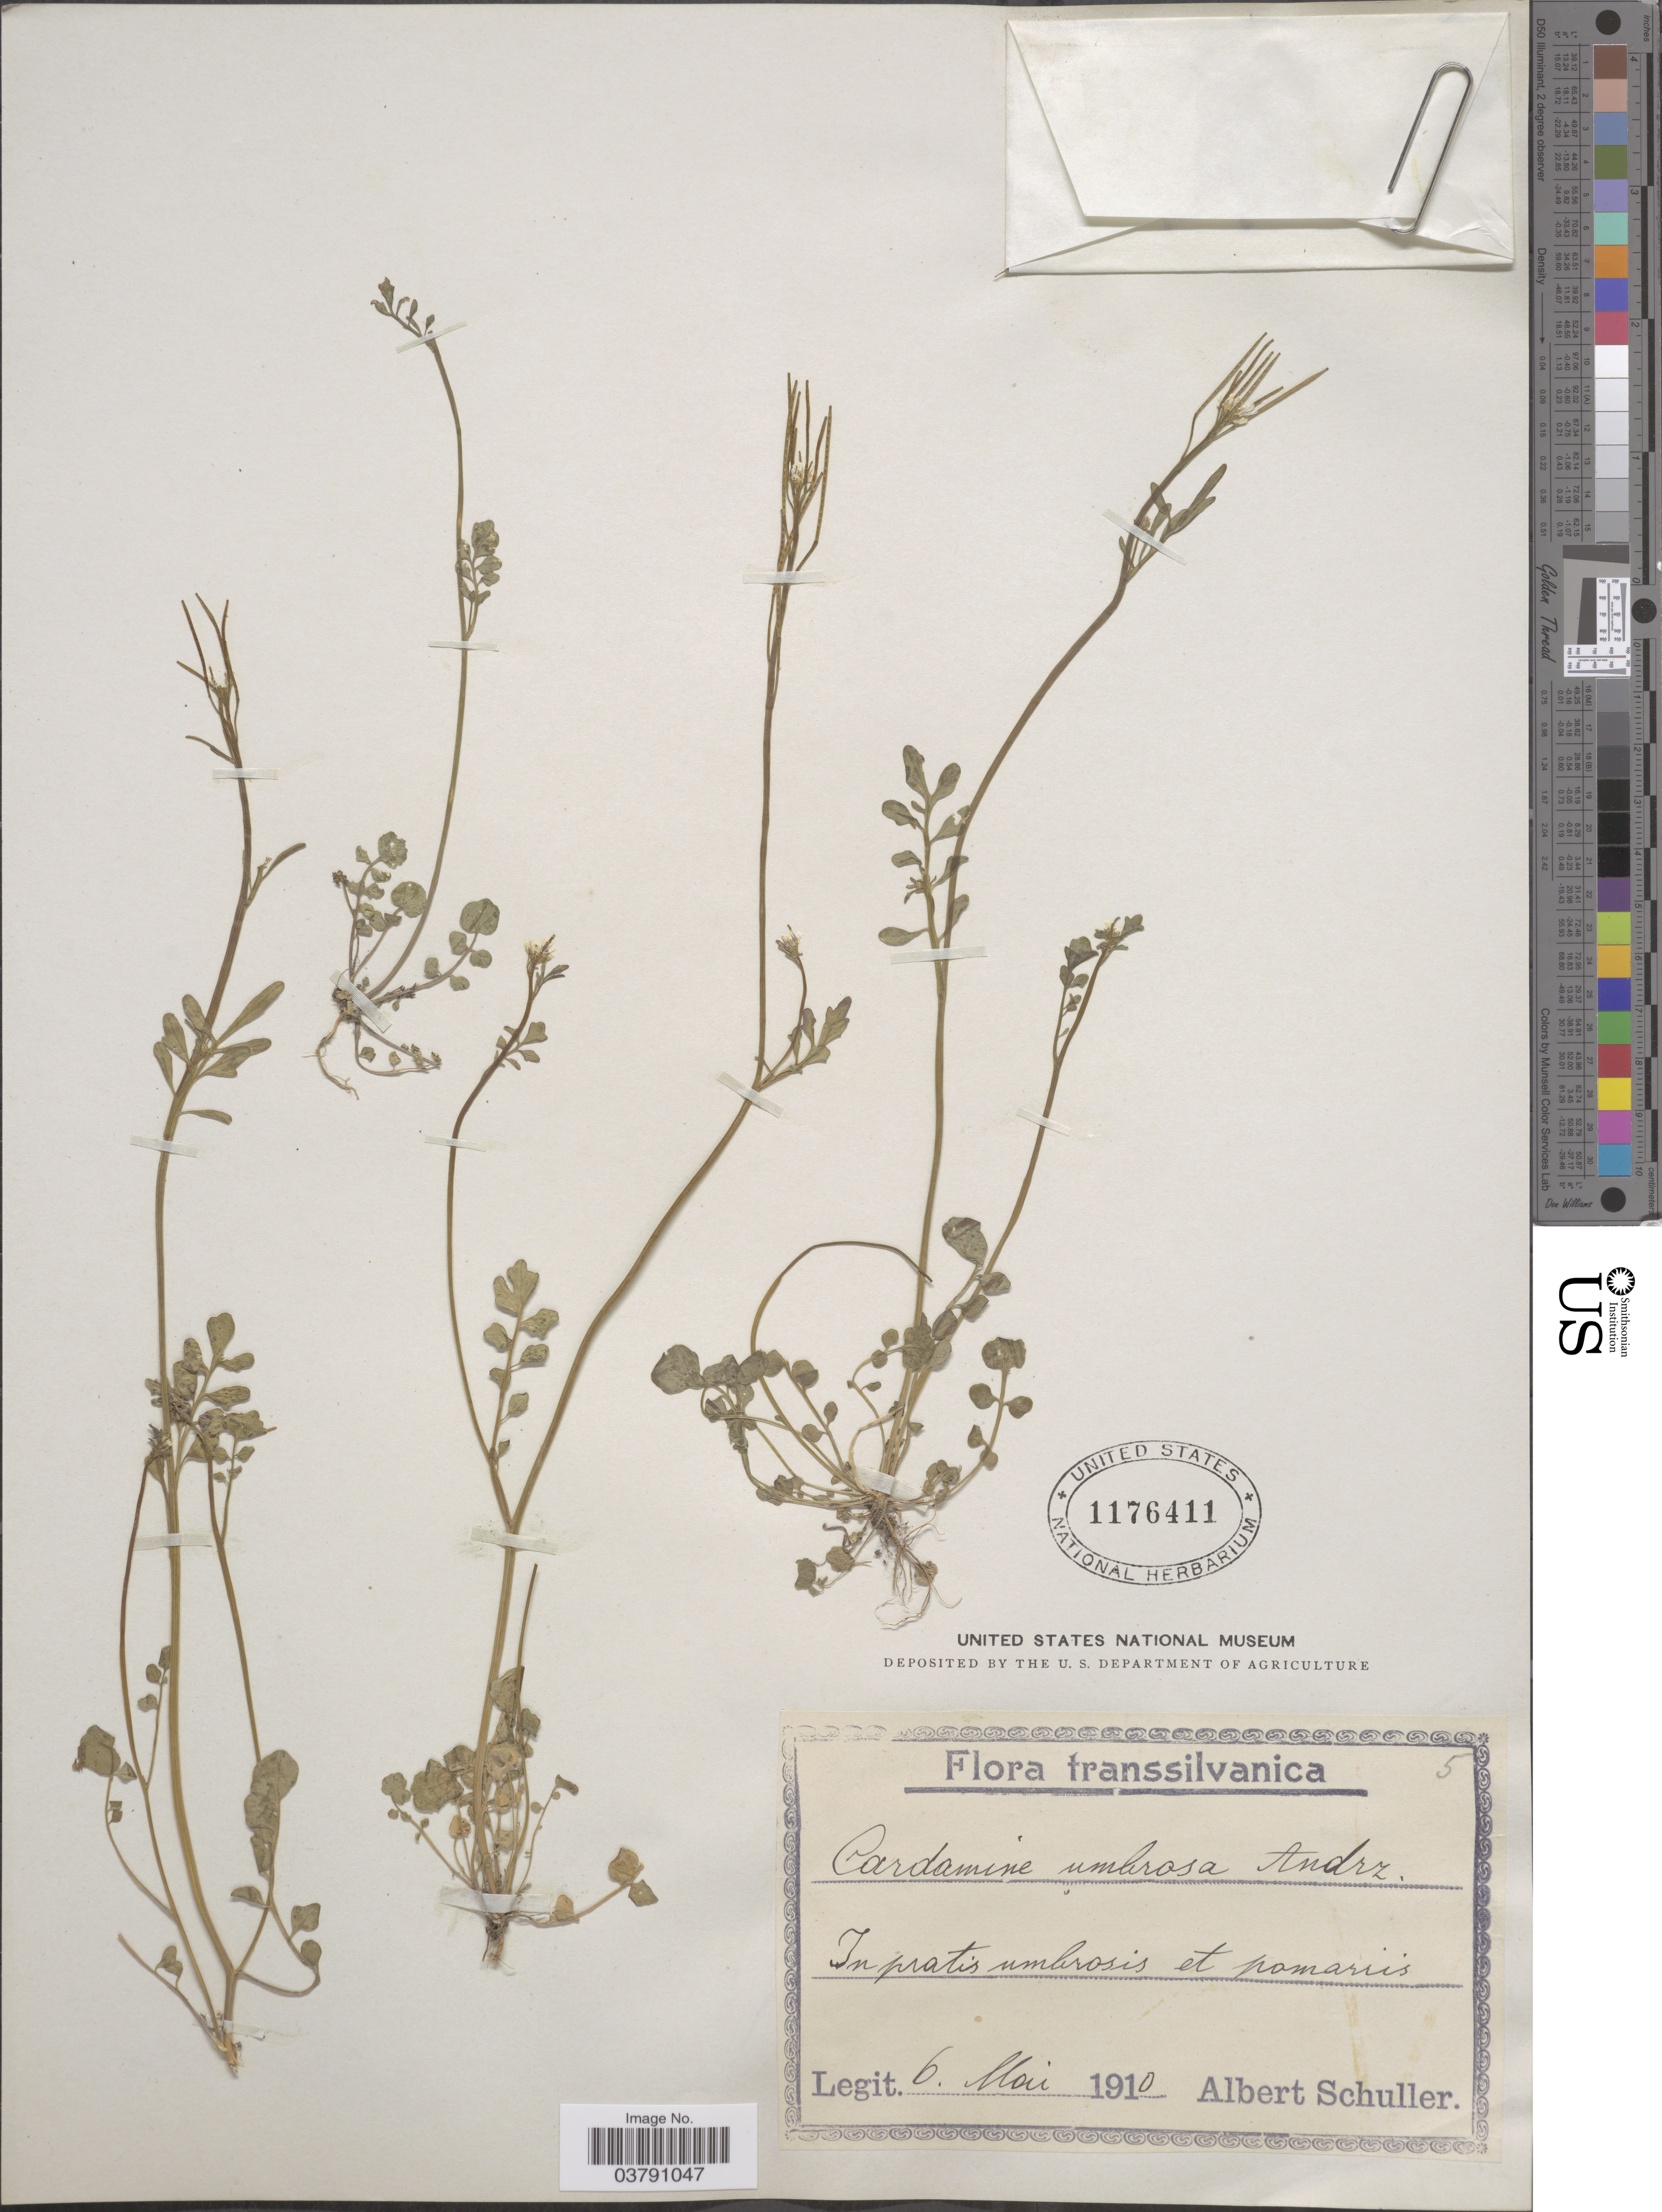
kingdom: Plantae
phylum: Tracheophyta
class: Magnoliopsida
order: Brassicales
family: Brassicaceae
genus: Cardamine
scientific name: Cardamine umbrosa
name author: Lej.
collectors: A. Schuller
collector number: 5?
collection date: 1910-05-06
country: Romania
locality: Transsilvanica. In pratis umbrosis et pomariis.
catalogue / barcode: US 1176411